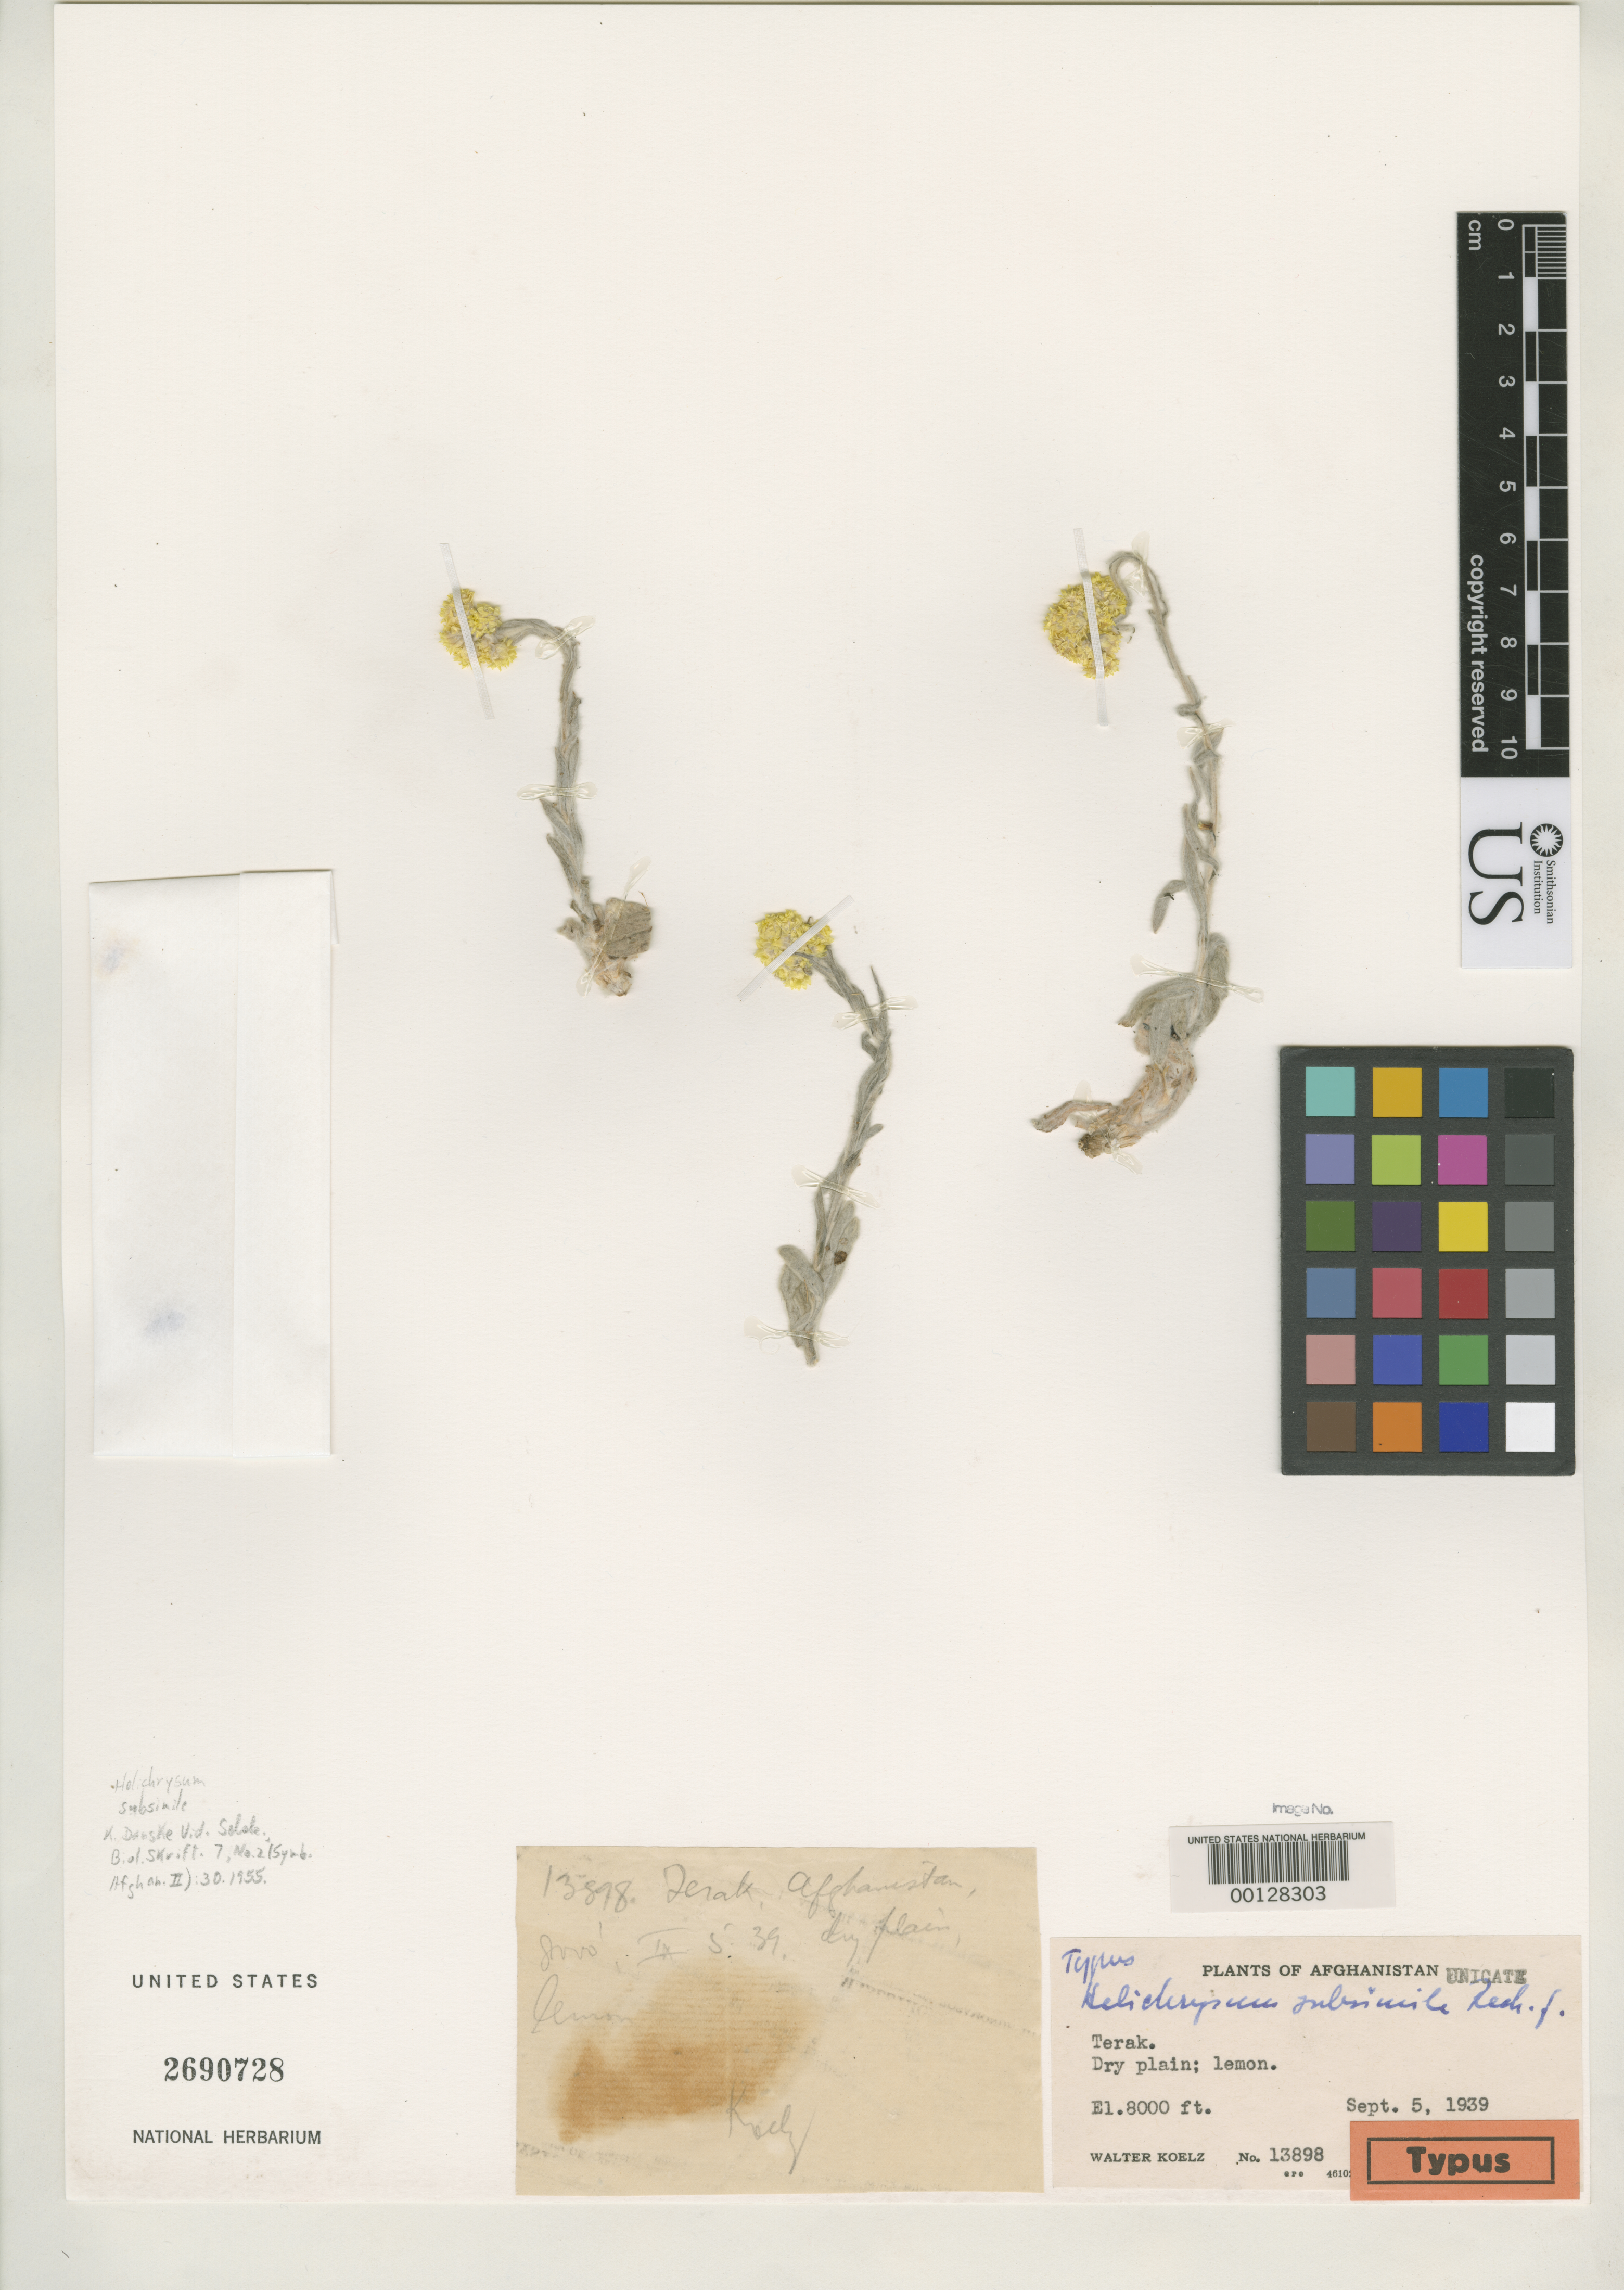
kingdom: Plantae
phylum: Tracheophyta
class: Magnoliopsida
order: Asterales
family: Asteraceae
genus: Helichrysum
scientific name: Helichrysum subsimile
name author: Rech. f.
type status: Holotype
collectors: W. N. Koelz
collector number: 13898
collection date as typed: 05 Sep 1939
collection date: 1939-09-05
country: Afghanistan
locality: Terak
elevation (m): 2438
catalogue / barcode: US 2690728